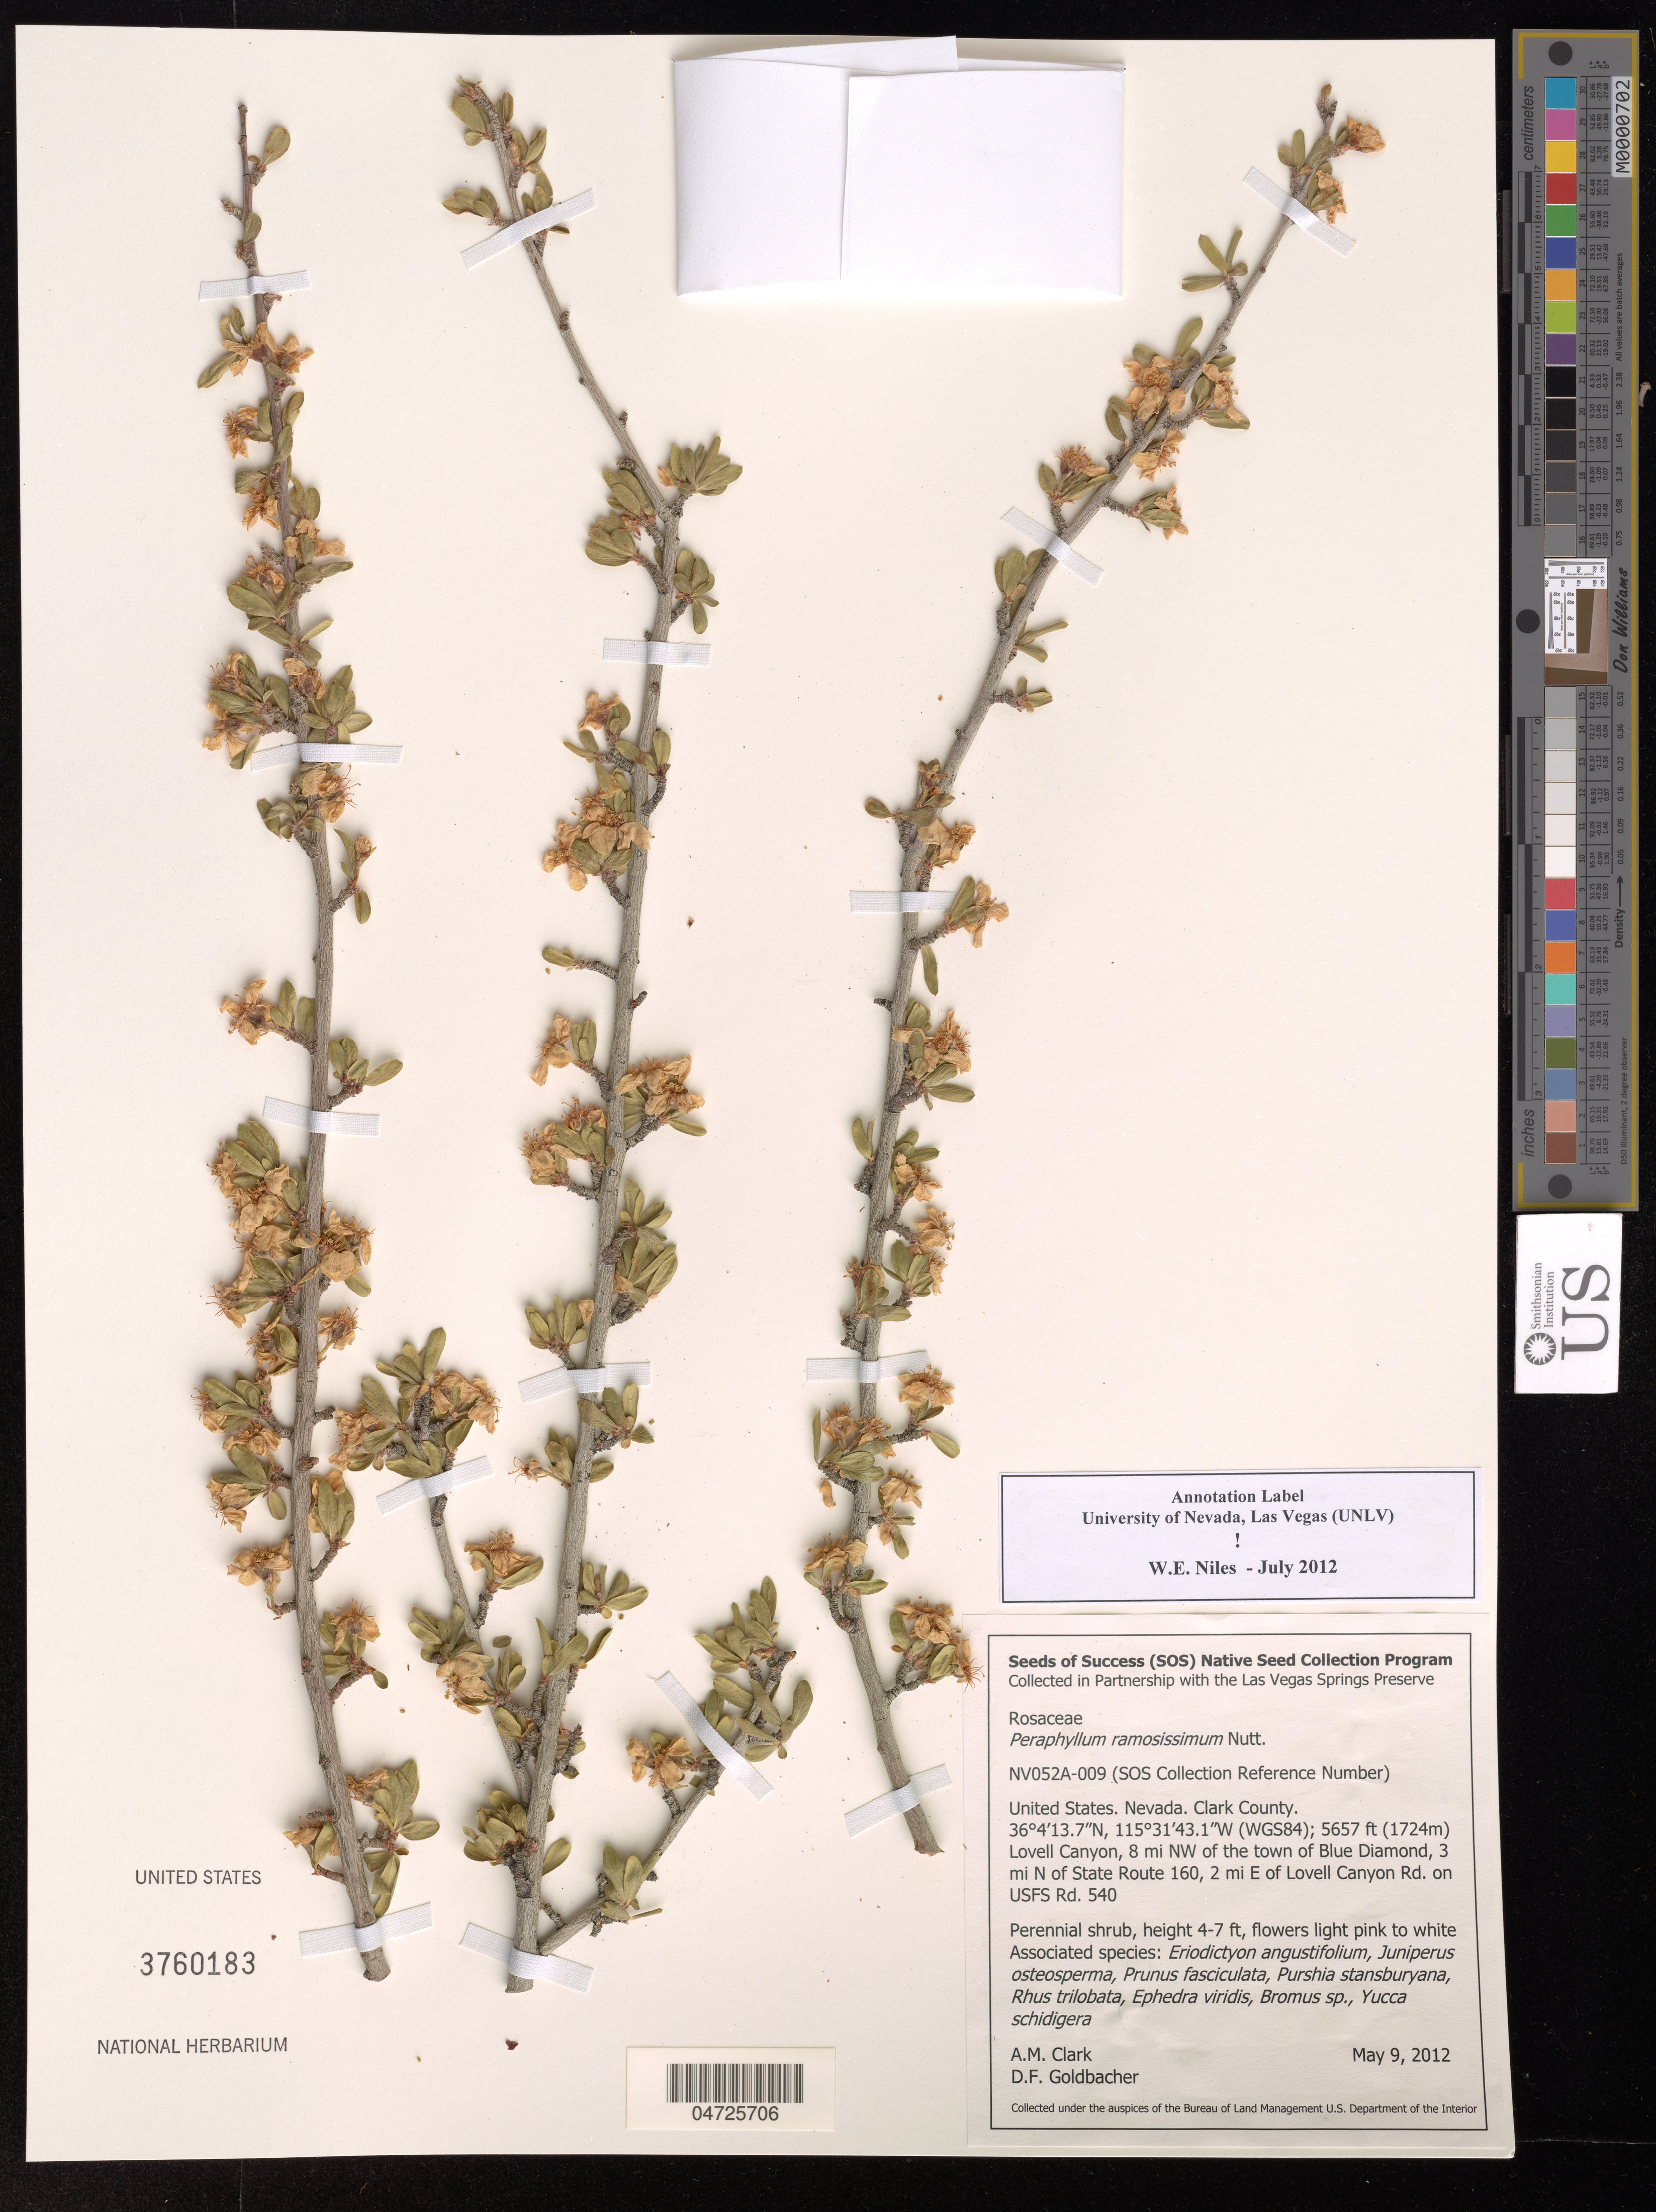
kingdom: Plantae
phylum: Tracheophyta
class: Magnoliopsida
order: Rosales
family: Rosaceae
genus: Peraphyllum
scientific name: Peraphyllum ramosissimum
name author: Nutt.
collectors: A. Clark & D. Goldbacher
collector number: NV052A-009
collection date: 2012-05-09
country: United States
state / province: Nevada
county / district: Clark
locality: Clark County. (WGS84); Lovell Canyon, 8 mi NW of the town of Blue Diamond, 3 mi N of State Route 160, 2 mi E of Lovell Canyon Rd. on USFS Rd. 540.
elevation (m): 1724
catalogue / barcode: US 3760183